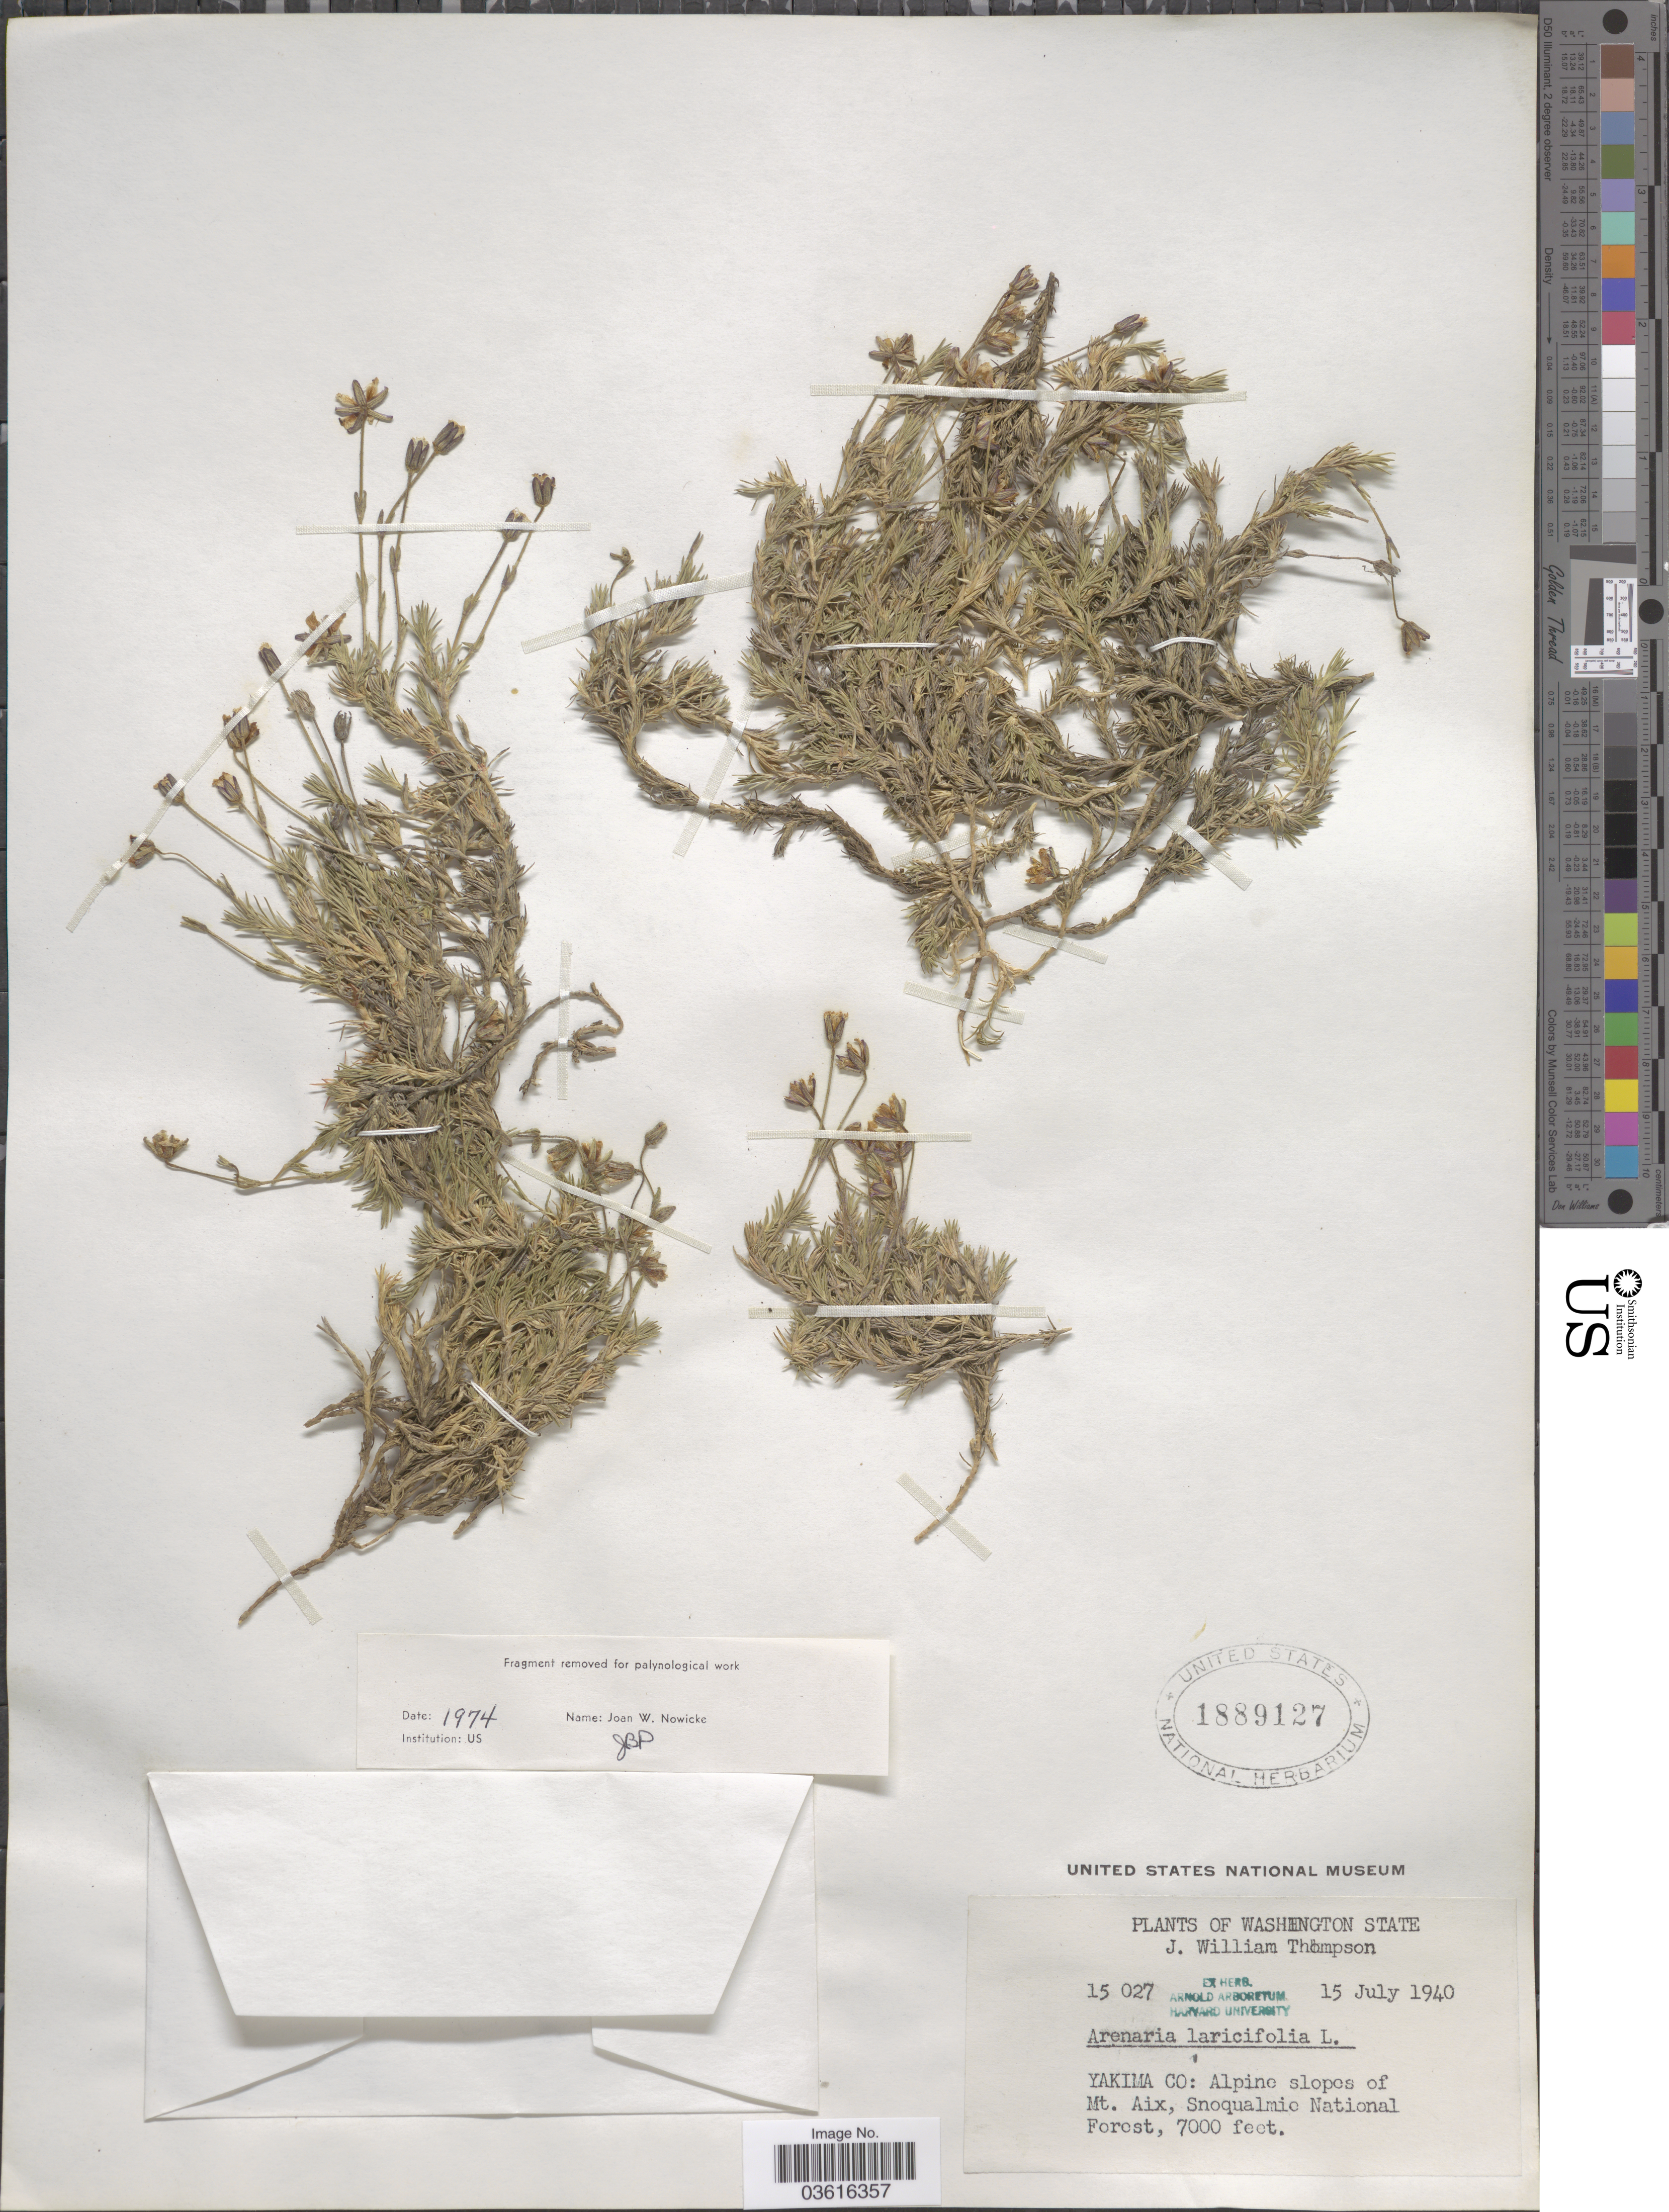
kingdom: Plantae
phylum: Tracheophyta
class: Magnoliopsida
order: Caryophyllales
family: Caryophyllaceae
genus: Cherleria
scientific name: Cherleria obtusiloba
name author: (Rydb.) A.J. Moore & Dillenb.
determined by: Strong, M. T., (US), Smithsonian Institution - National Museum of Natural History (UNITED STATES)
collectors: J. W. Thompson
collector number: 15027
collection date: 1940-07-15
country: United States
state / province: Washington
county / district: Yakima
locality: Yakima Co: Alpine slopes of Mt. Aix, Snoqualmie National Forest.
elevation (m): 2134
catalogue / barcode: US 1889127